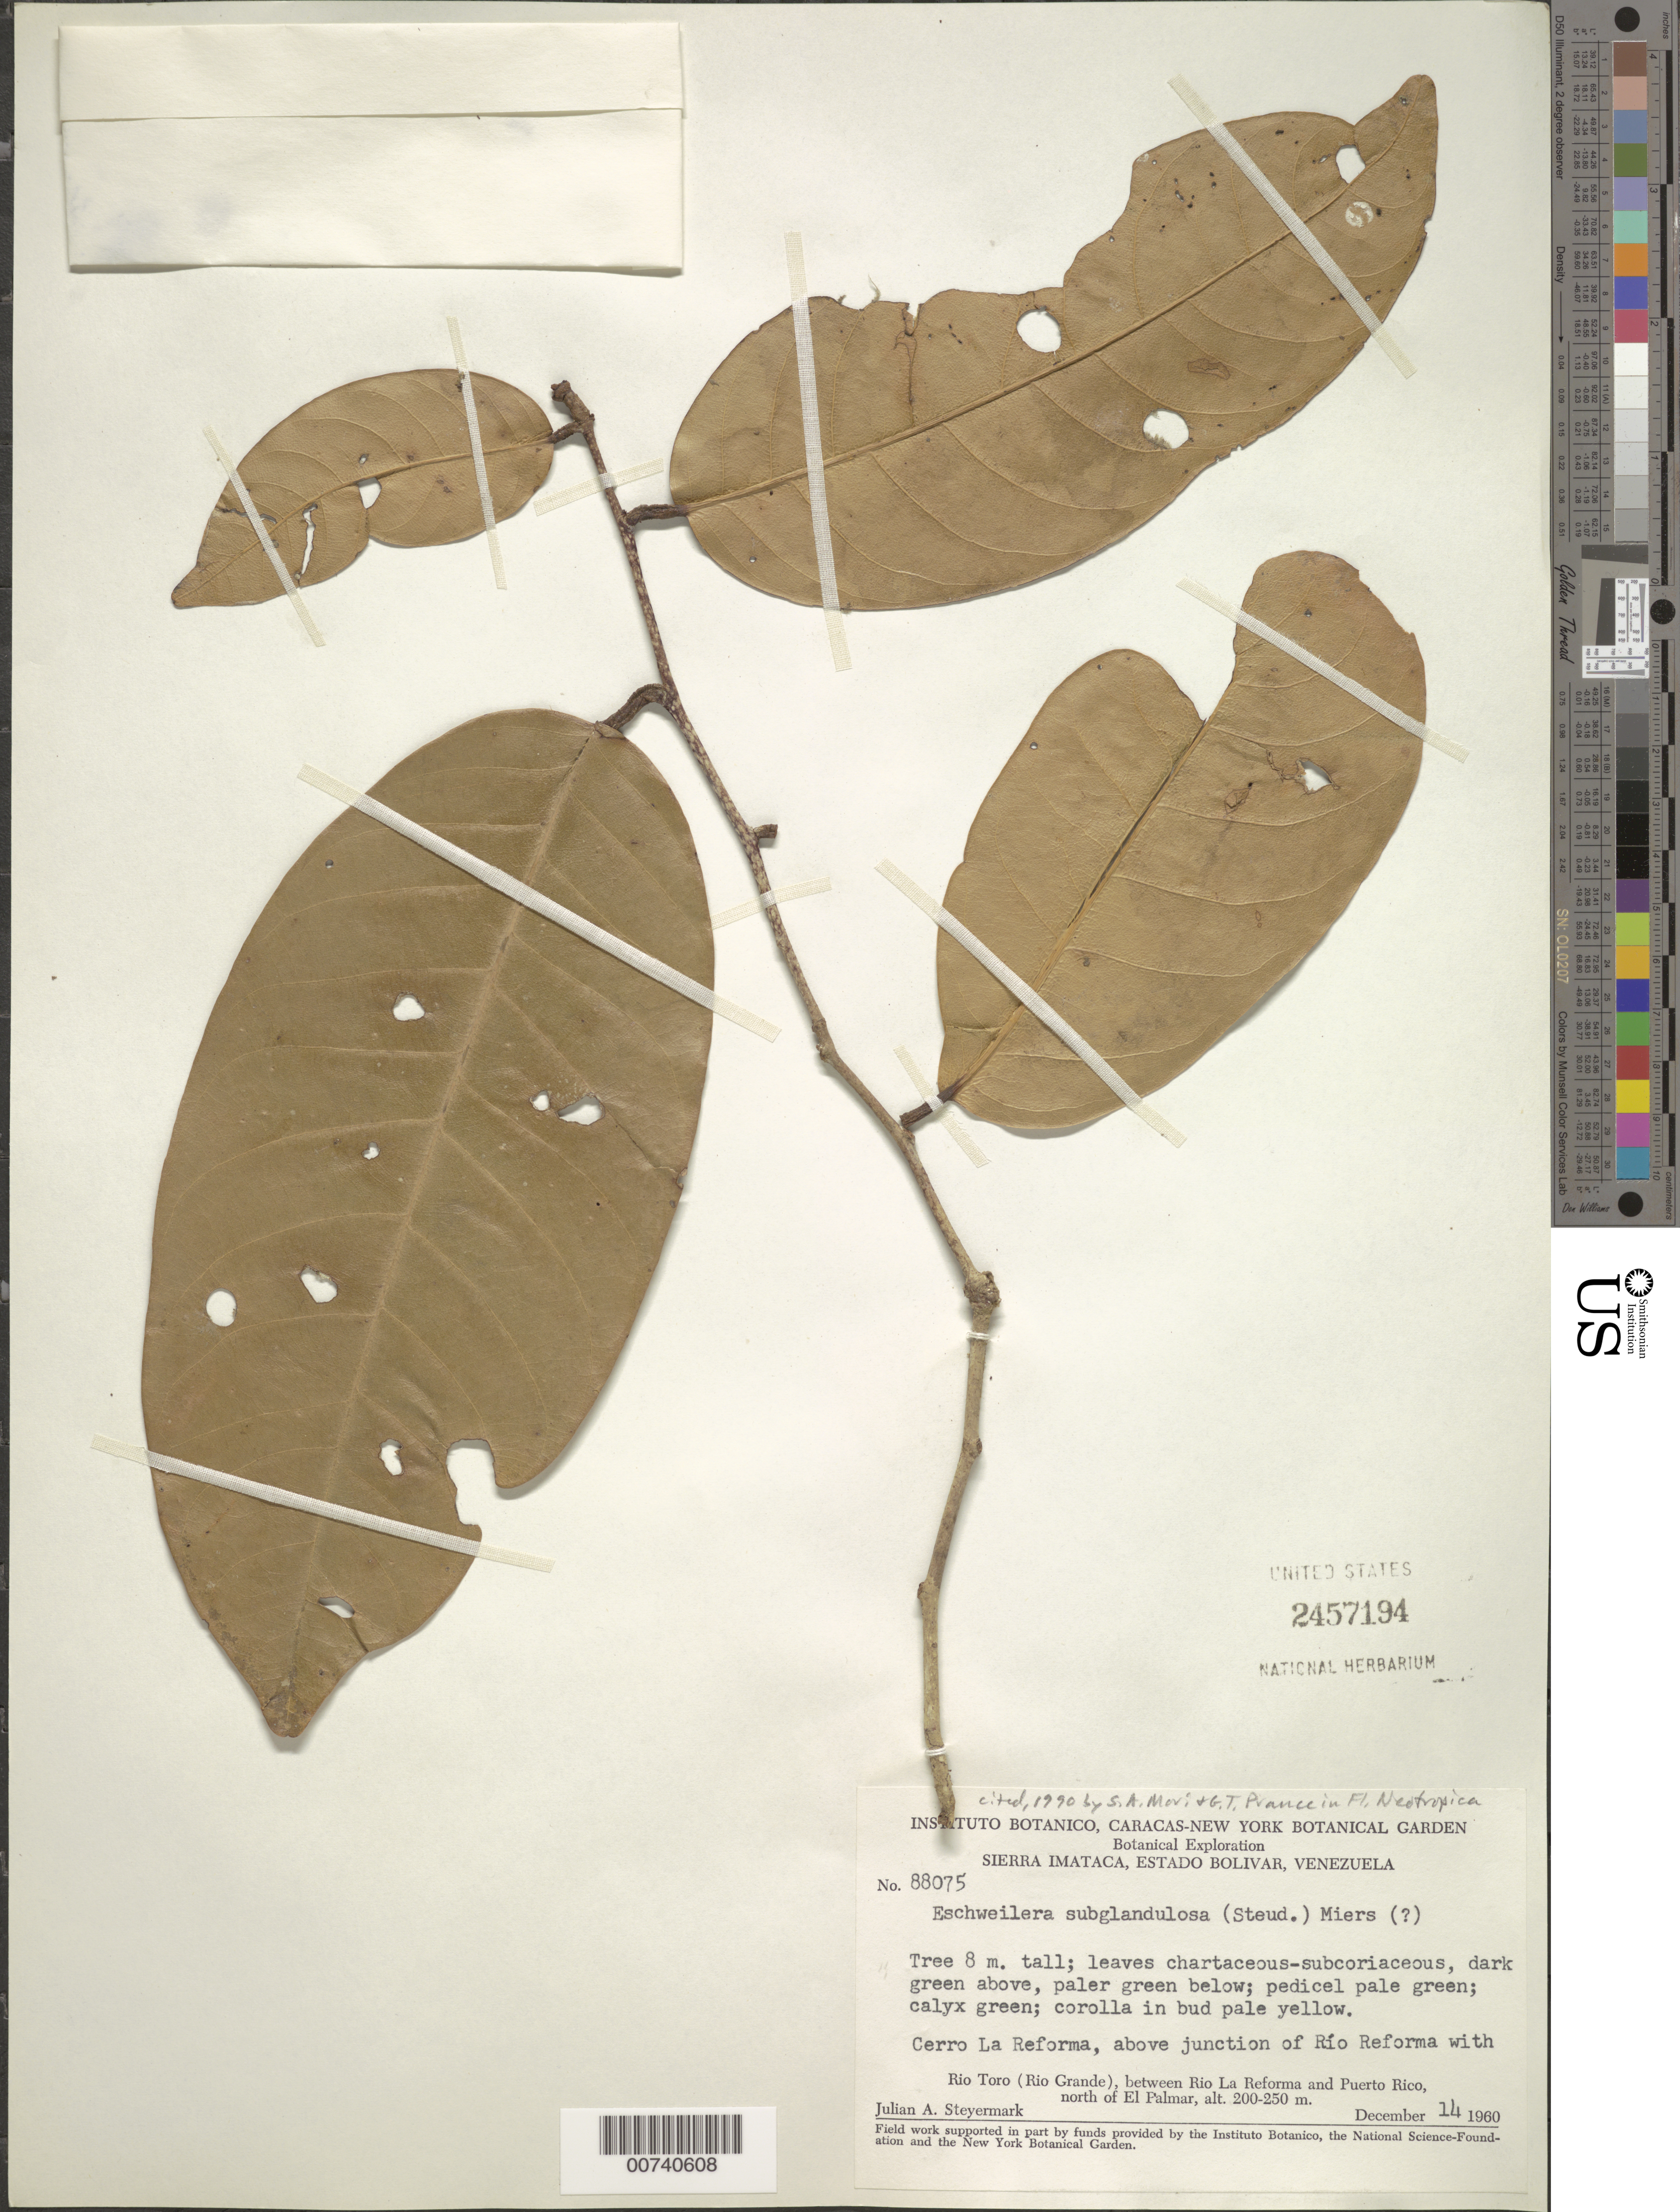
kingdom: Plantae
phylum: Tracheophyta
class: Magnoliopsida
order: Ericales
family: Lecythidaceae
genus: Eschweilera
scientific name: Eschweilera subglandulosa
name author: (Steud. ex Berg) Miers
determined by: Mori, Scott A.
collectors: J. Steyermark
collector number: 88075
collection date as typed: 14-Dec-60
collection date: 1960-12-14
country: Venezuela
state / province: Bolívar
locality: Sierra Imataca; Cerro La Reforma, above junction with Río Reforma with Río Toro (Río Grande), between Río La Reforma and Puerto Rico, N of El Palmar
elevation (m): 200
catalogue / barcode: US 2457194